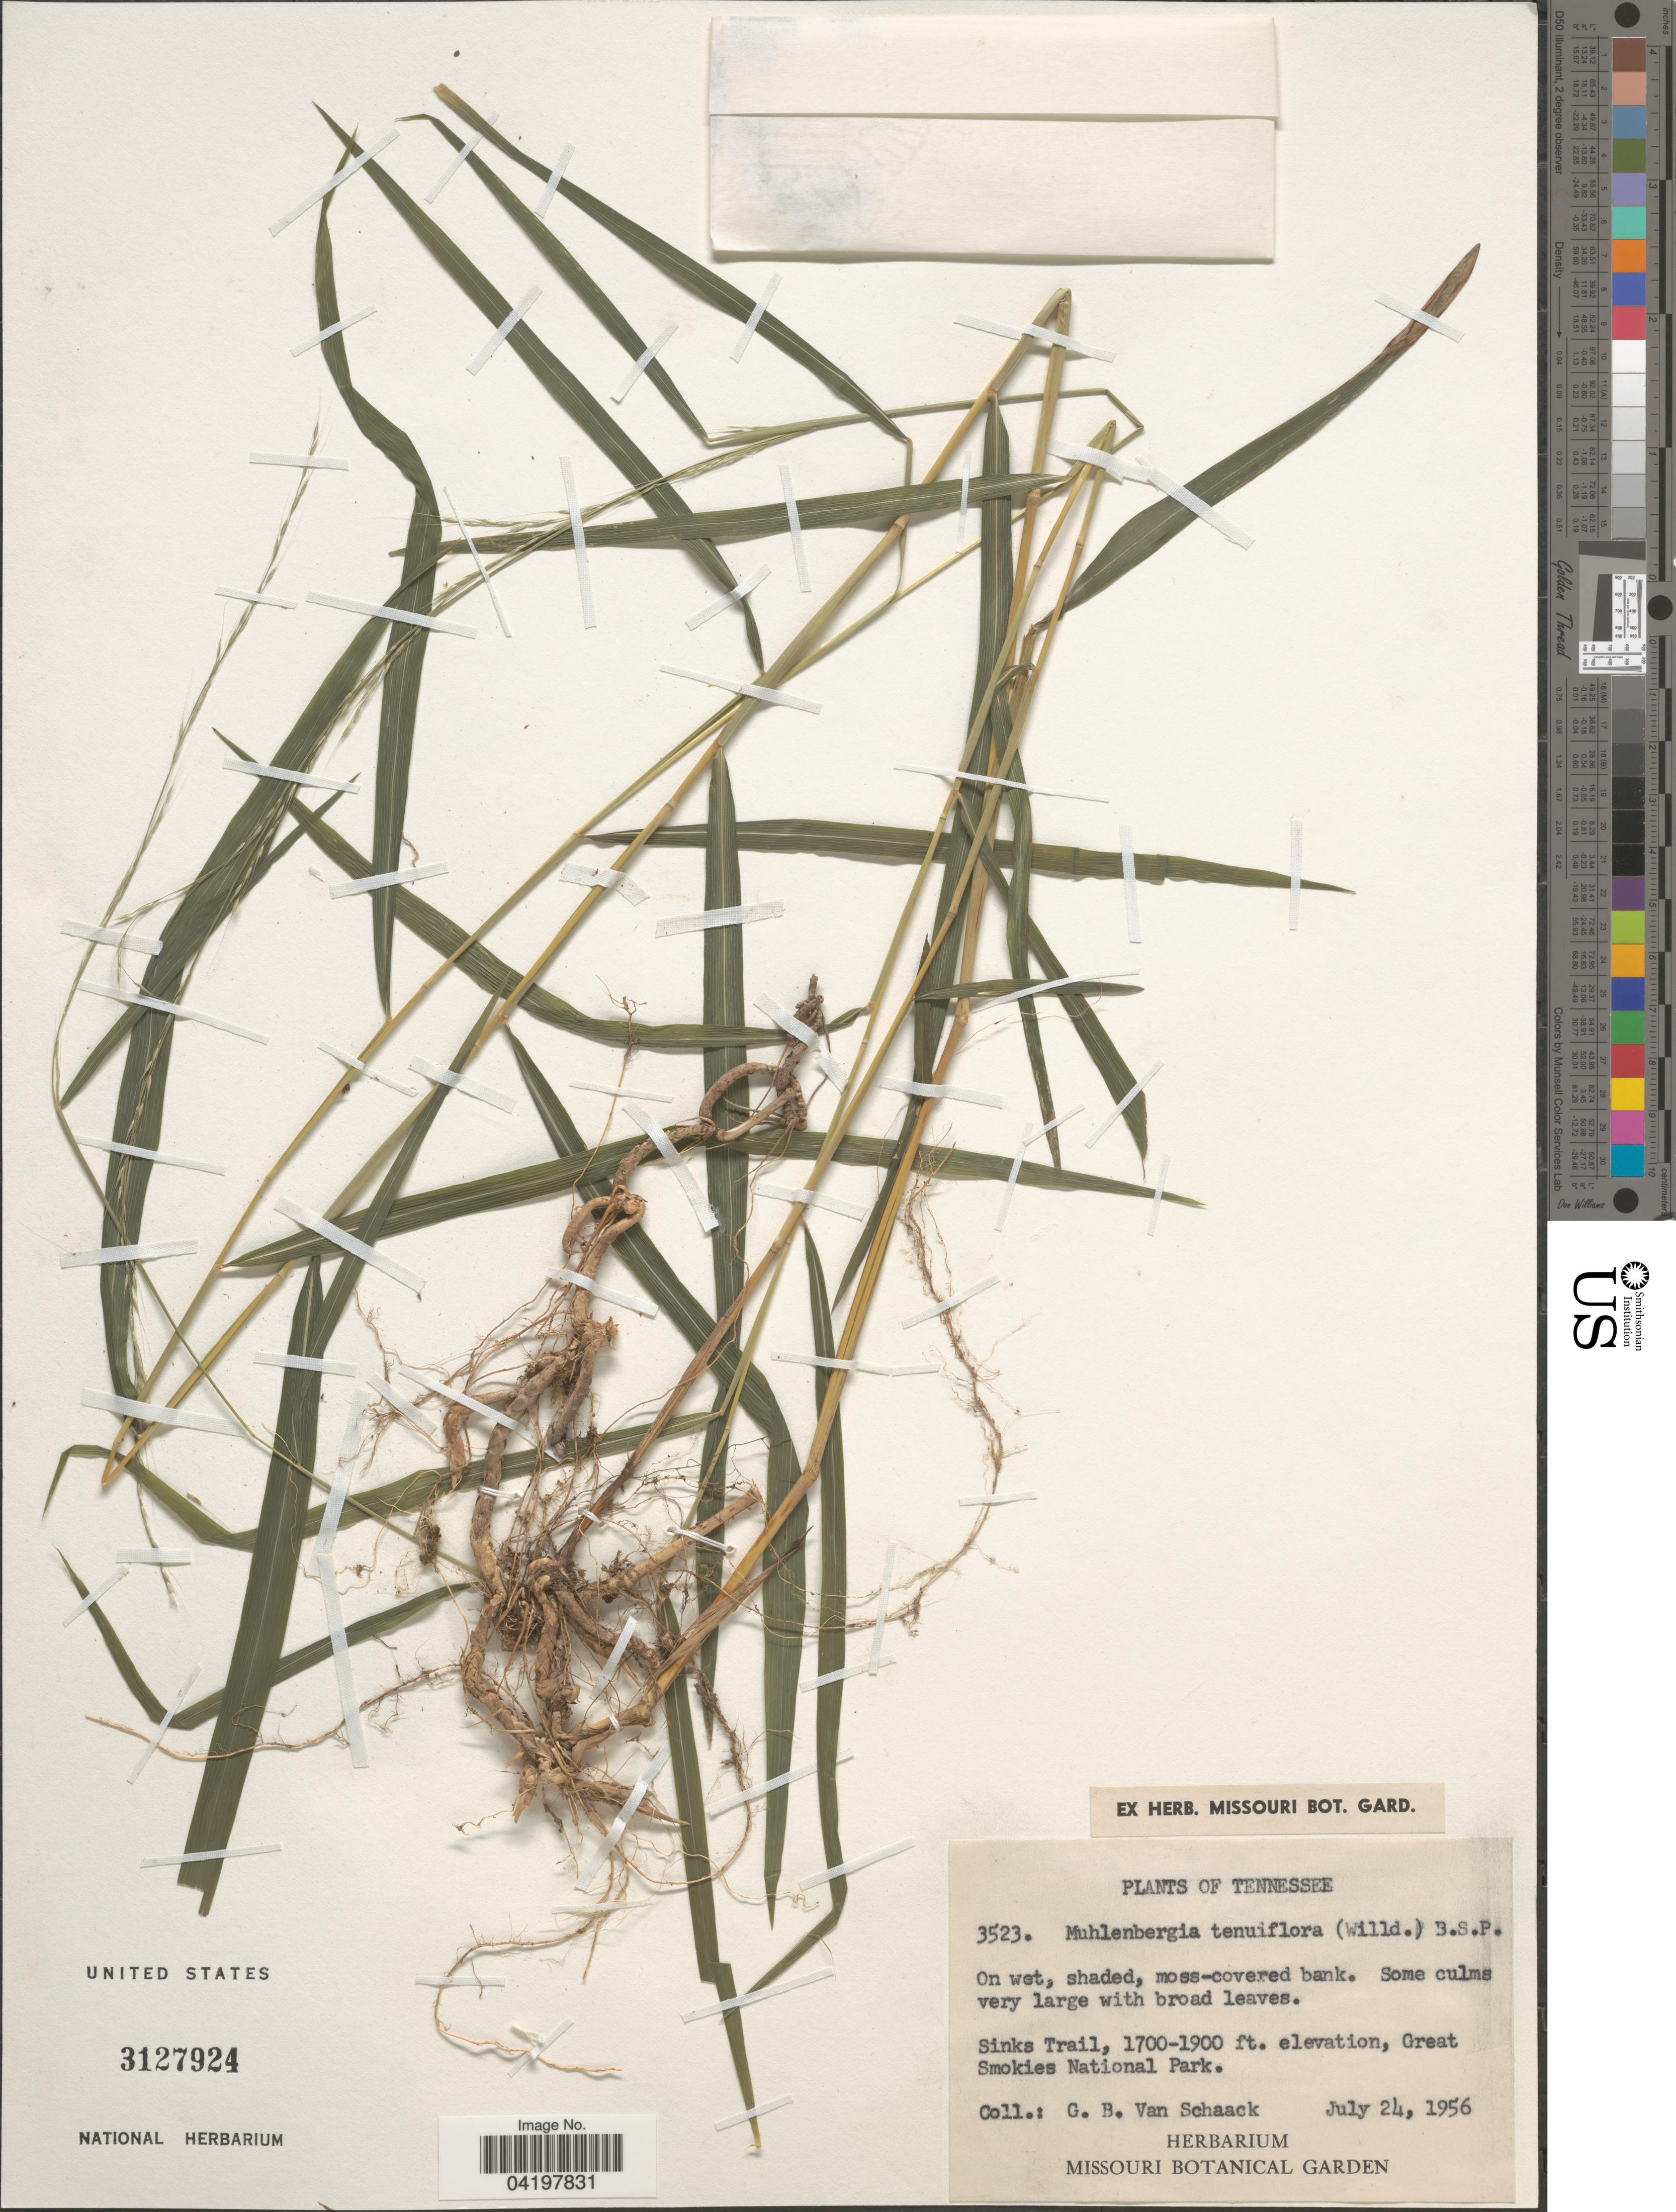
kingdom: Plantae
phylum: Tracheophyta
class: Liliopsida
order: Poales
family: Poaceae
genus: Muhlenbergia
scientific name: Muhlenbergia tenuiflora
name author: (Willd.) Britton, Stearns & Poggenb.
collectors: G. Van Schaack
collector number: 3523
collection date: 1956-07-24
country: United States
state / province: Tennessee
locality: On wet, shaded, moss-covered bank. Sinks Trail, Great Smokies National Park.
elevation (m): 518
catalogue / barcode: US 3127924